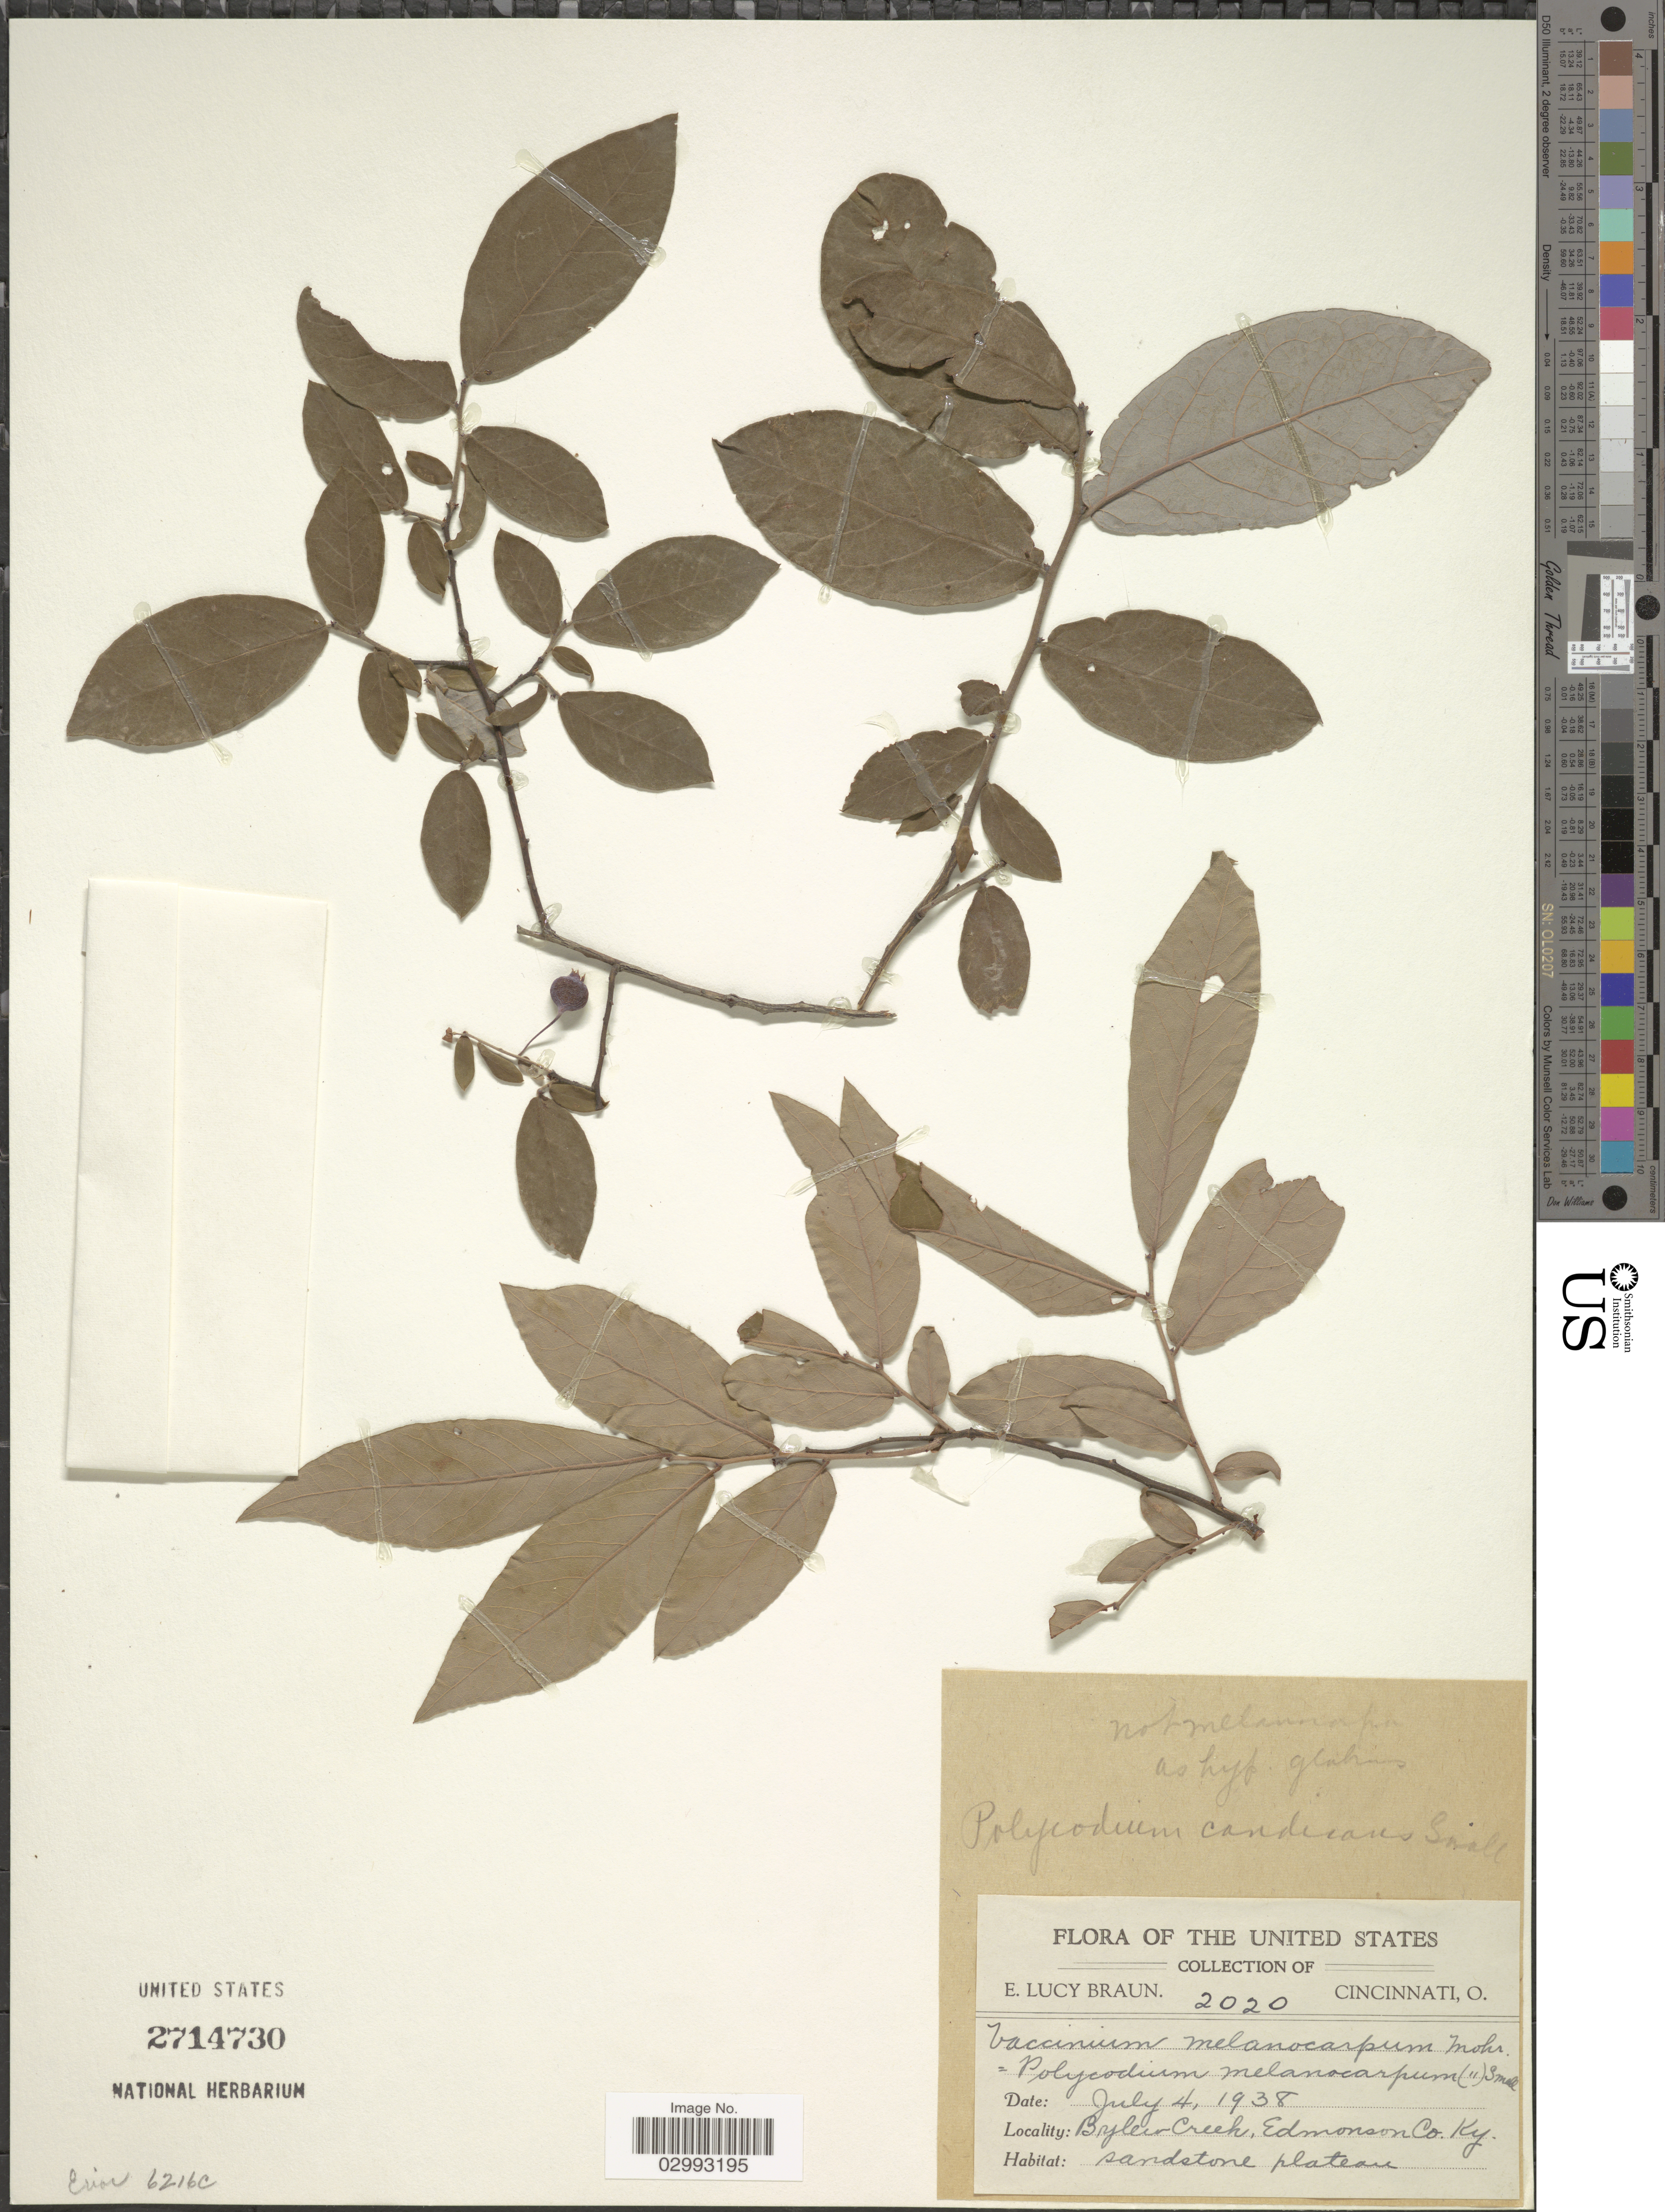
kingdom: Plantae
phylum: Tracheophyta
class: Magnoliopsida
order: Ericales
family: Ericaceae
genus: Polycodium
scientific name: Polycodium melanocarpum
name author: (C. Mohr) Small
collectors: E. L. Braun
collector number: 2020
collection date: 1938-07-04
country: United States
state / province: Kentucky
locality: Bylew Creek, Edmonson Co. Ky.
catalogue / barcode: US 2714730